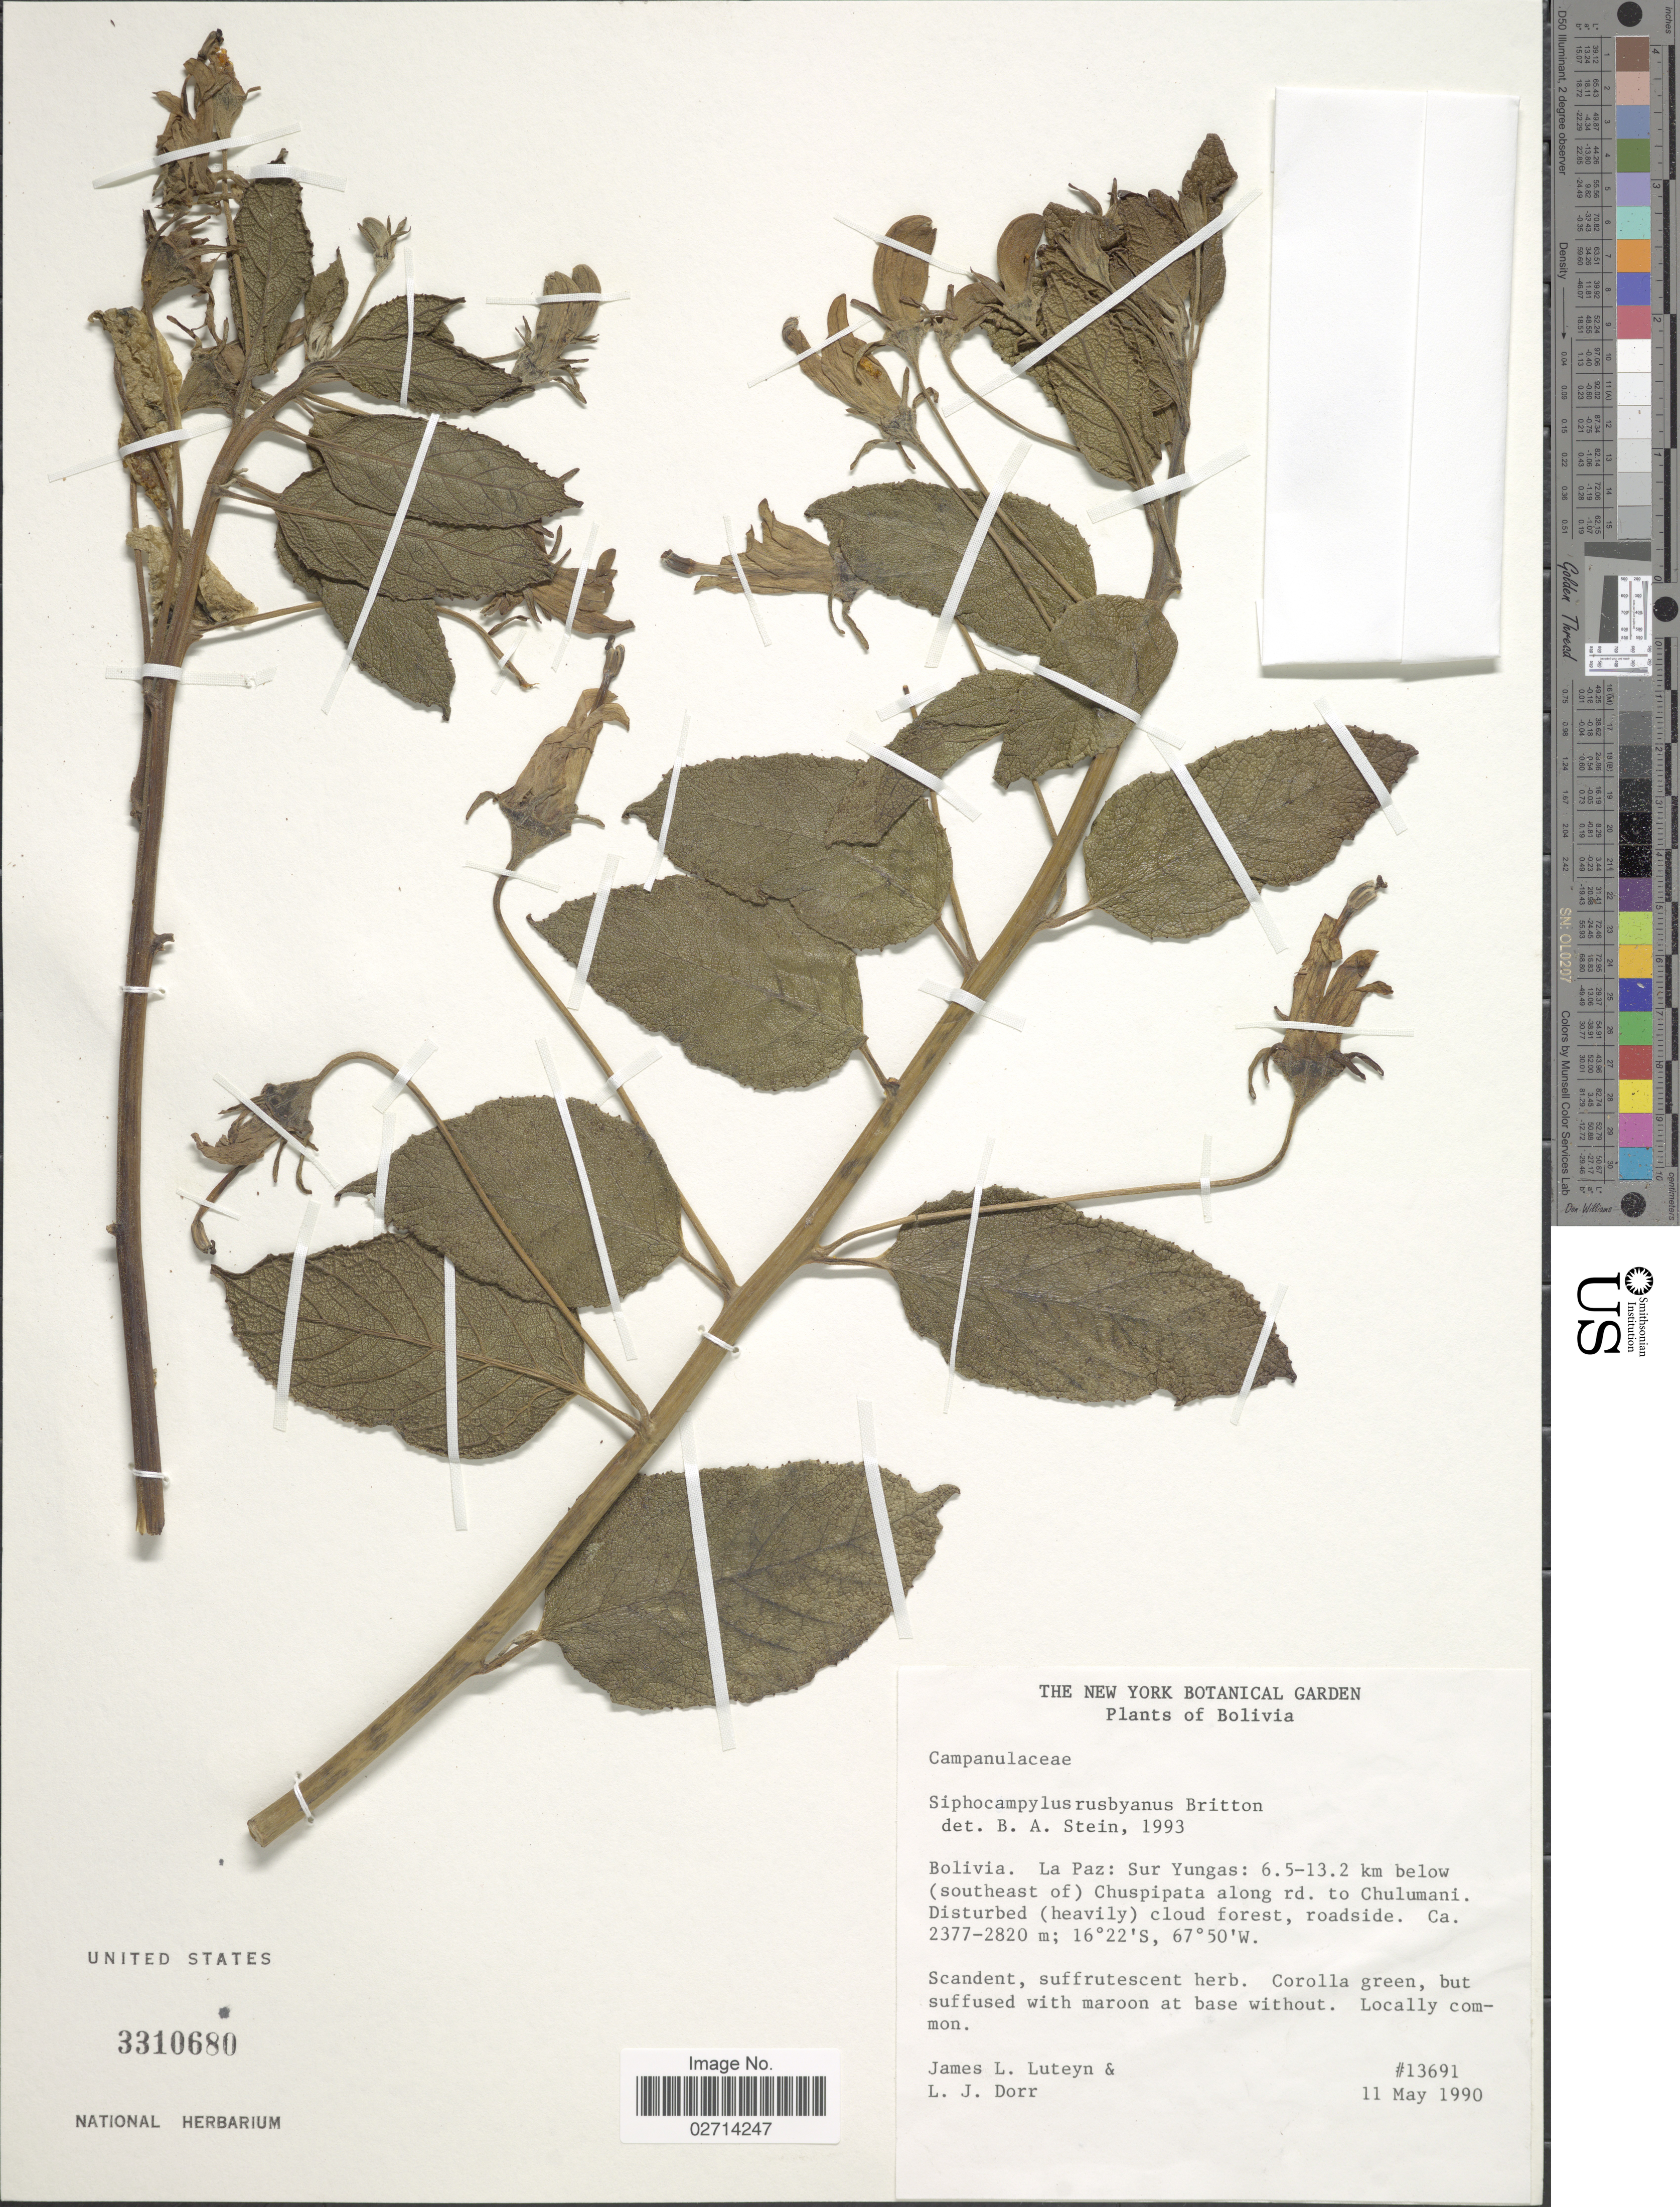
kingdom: Plantae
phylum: Tracheophyta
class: Magnoliopsida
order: Asterales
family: Campanulaceae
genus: Siphocampylus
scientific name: Siphocampylus rusbyanus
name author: Britton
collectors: J. L. Luteyn & L. J. Dorr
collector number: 13691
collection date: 1990-05-11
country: Bolivia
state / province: La Paz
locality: Sur Yungas: 6.5--13.2 km below (southeast of) Chusipata along rd. to Chulumani, disturbed cloud forest, roadside.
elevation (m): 2377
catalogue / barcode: US 3310680